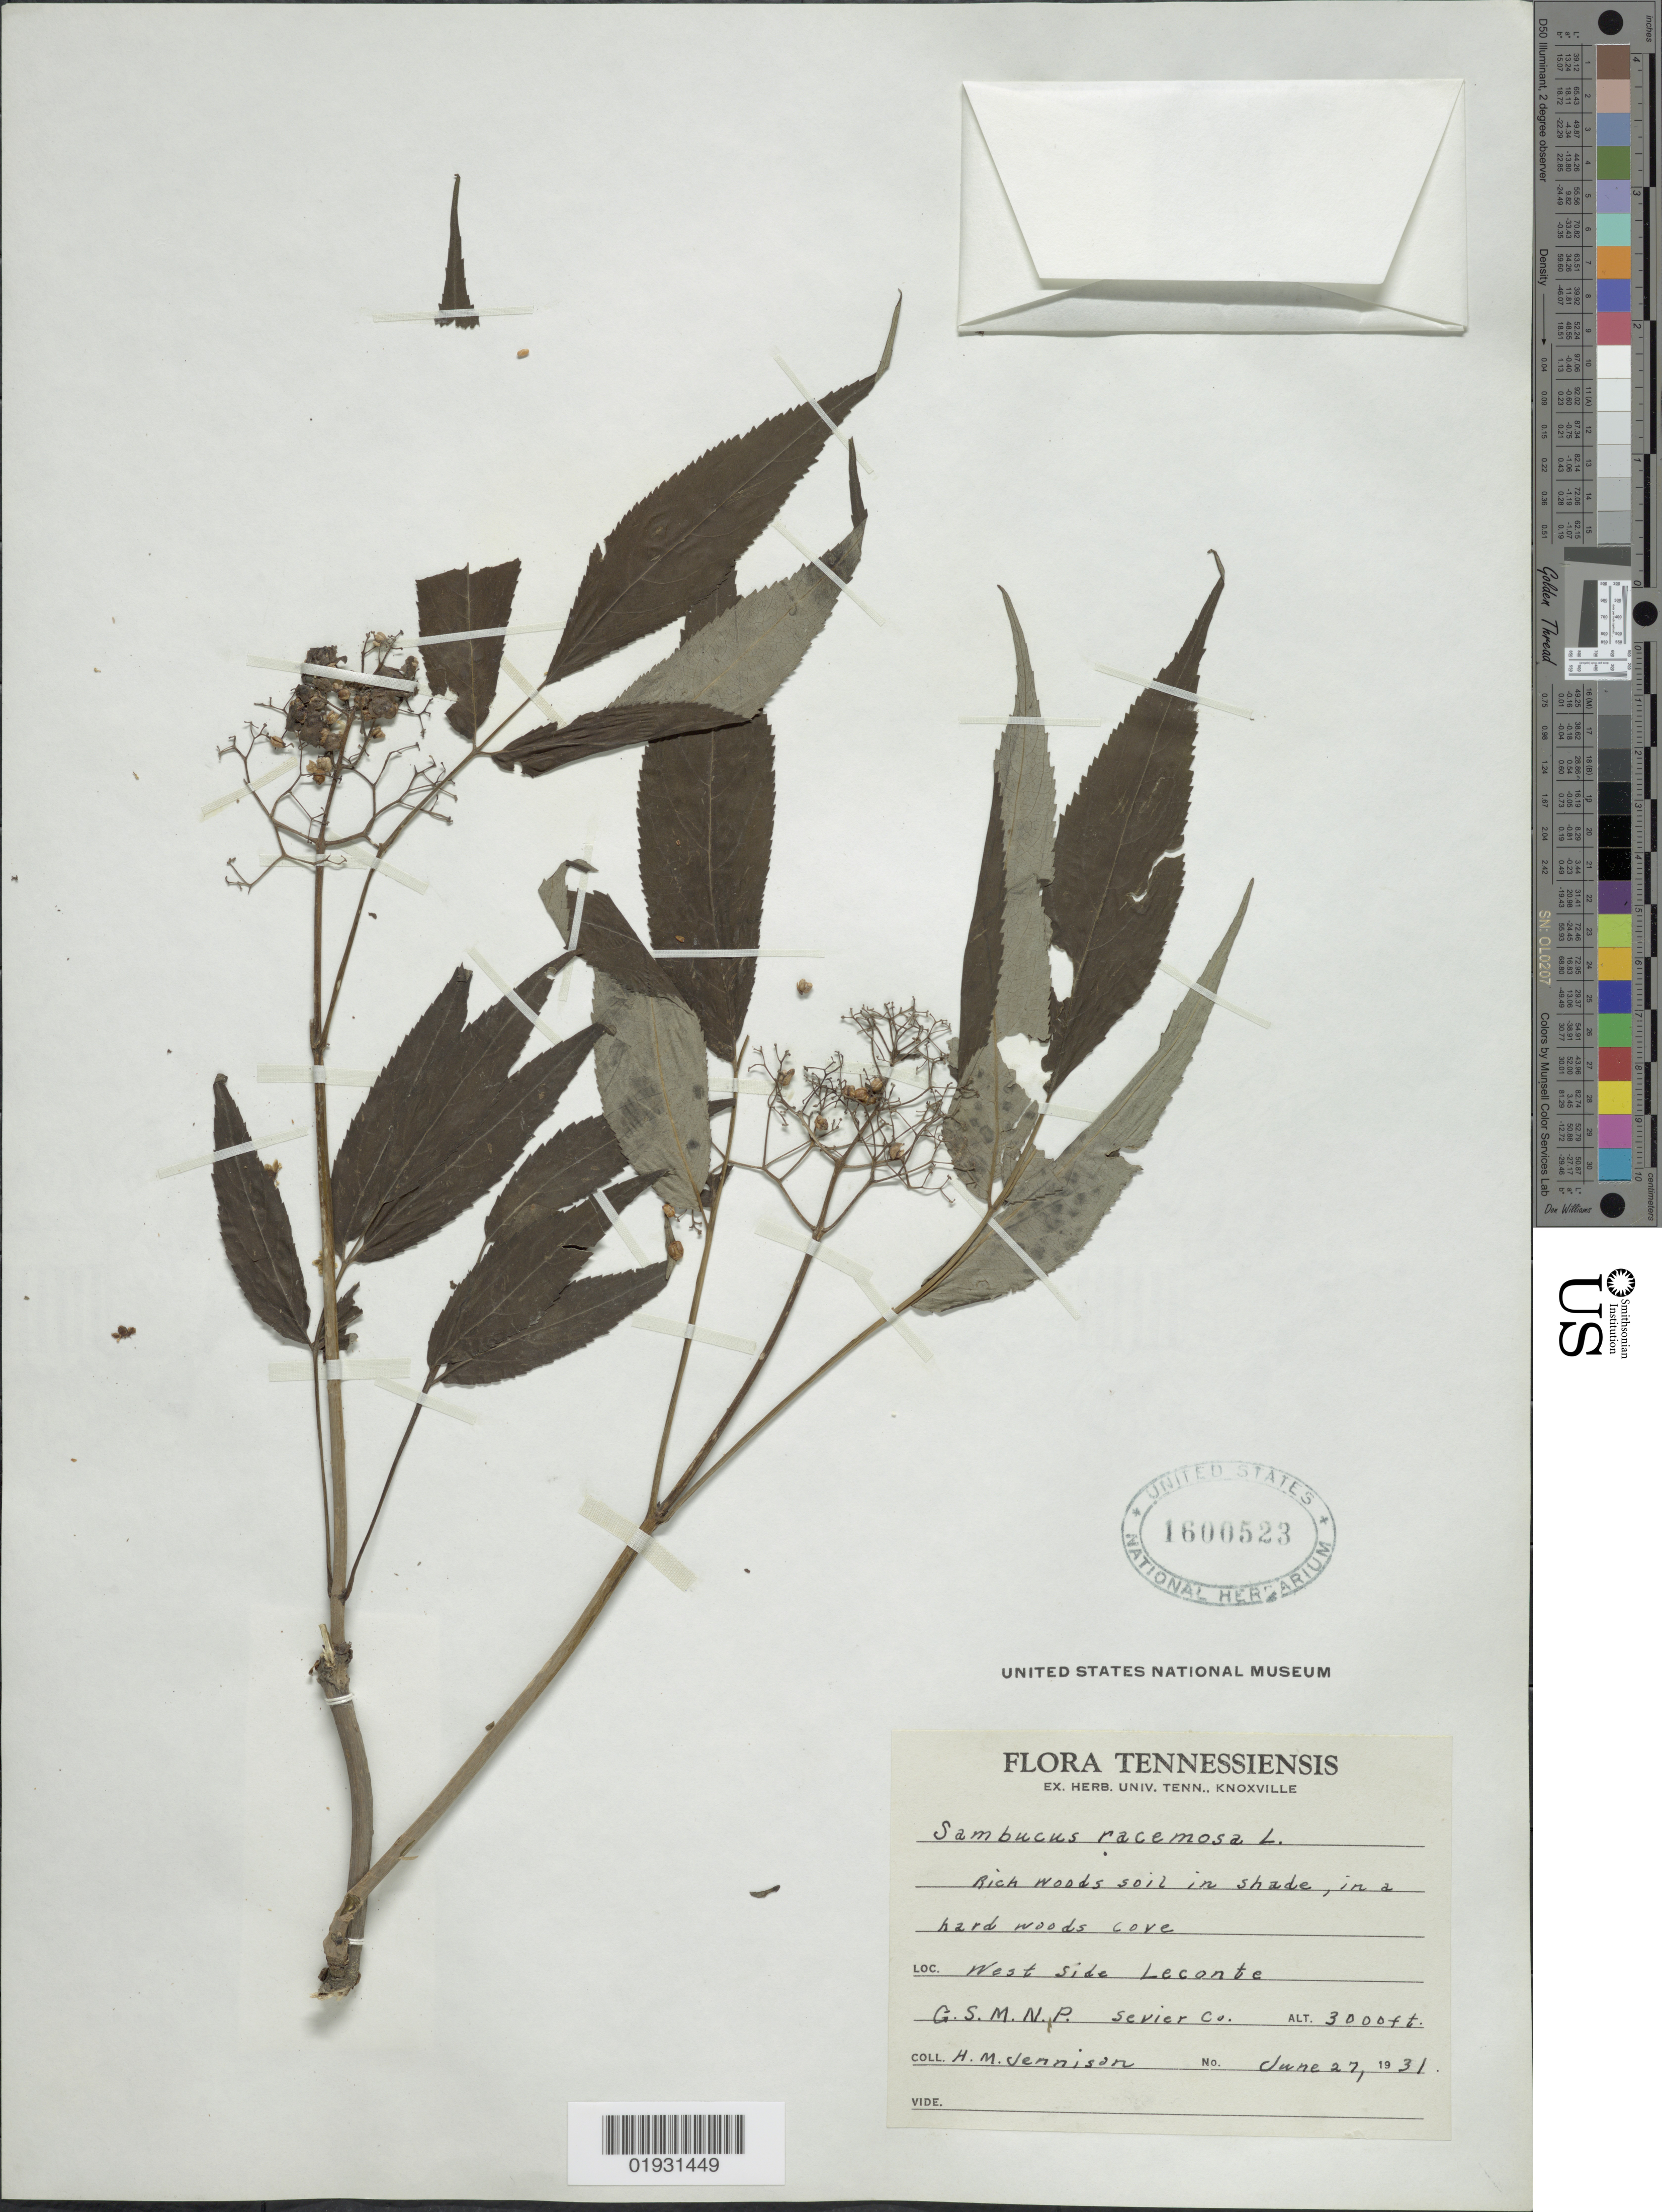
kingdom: Plantae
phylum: Tracheophyta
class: Magnoliopsida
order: Dipsacales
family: Viburnaceae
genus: Sambucus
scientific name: Sambucus racemosa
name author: L.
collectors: H. Jennison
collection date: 1931-06-27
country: United States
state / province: Tennessee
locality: West Side Leconte G.S.M.N.P. Sevier Co.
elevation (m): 914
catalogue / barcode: US 1600523